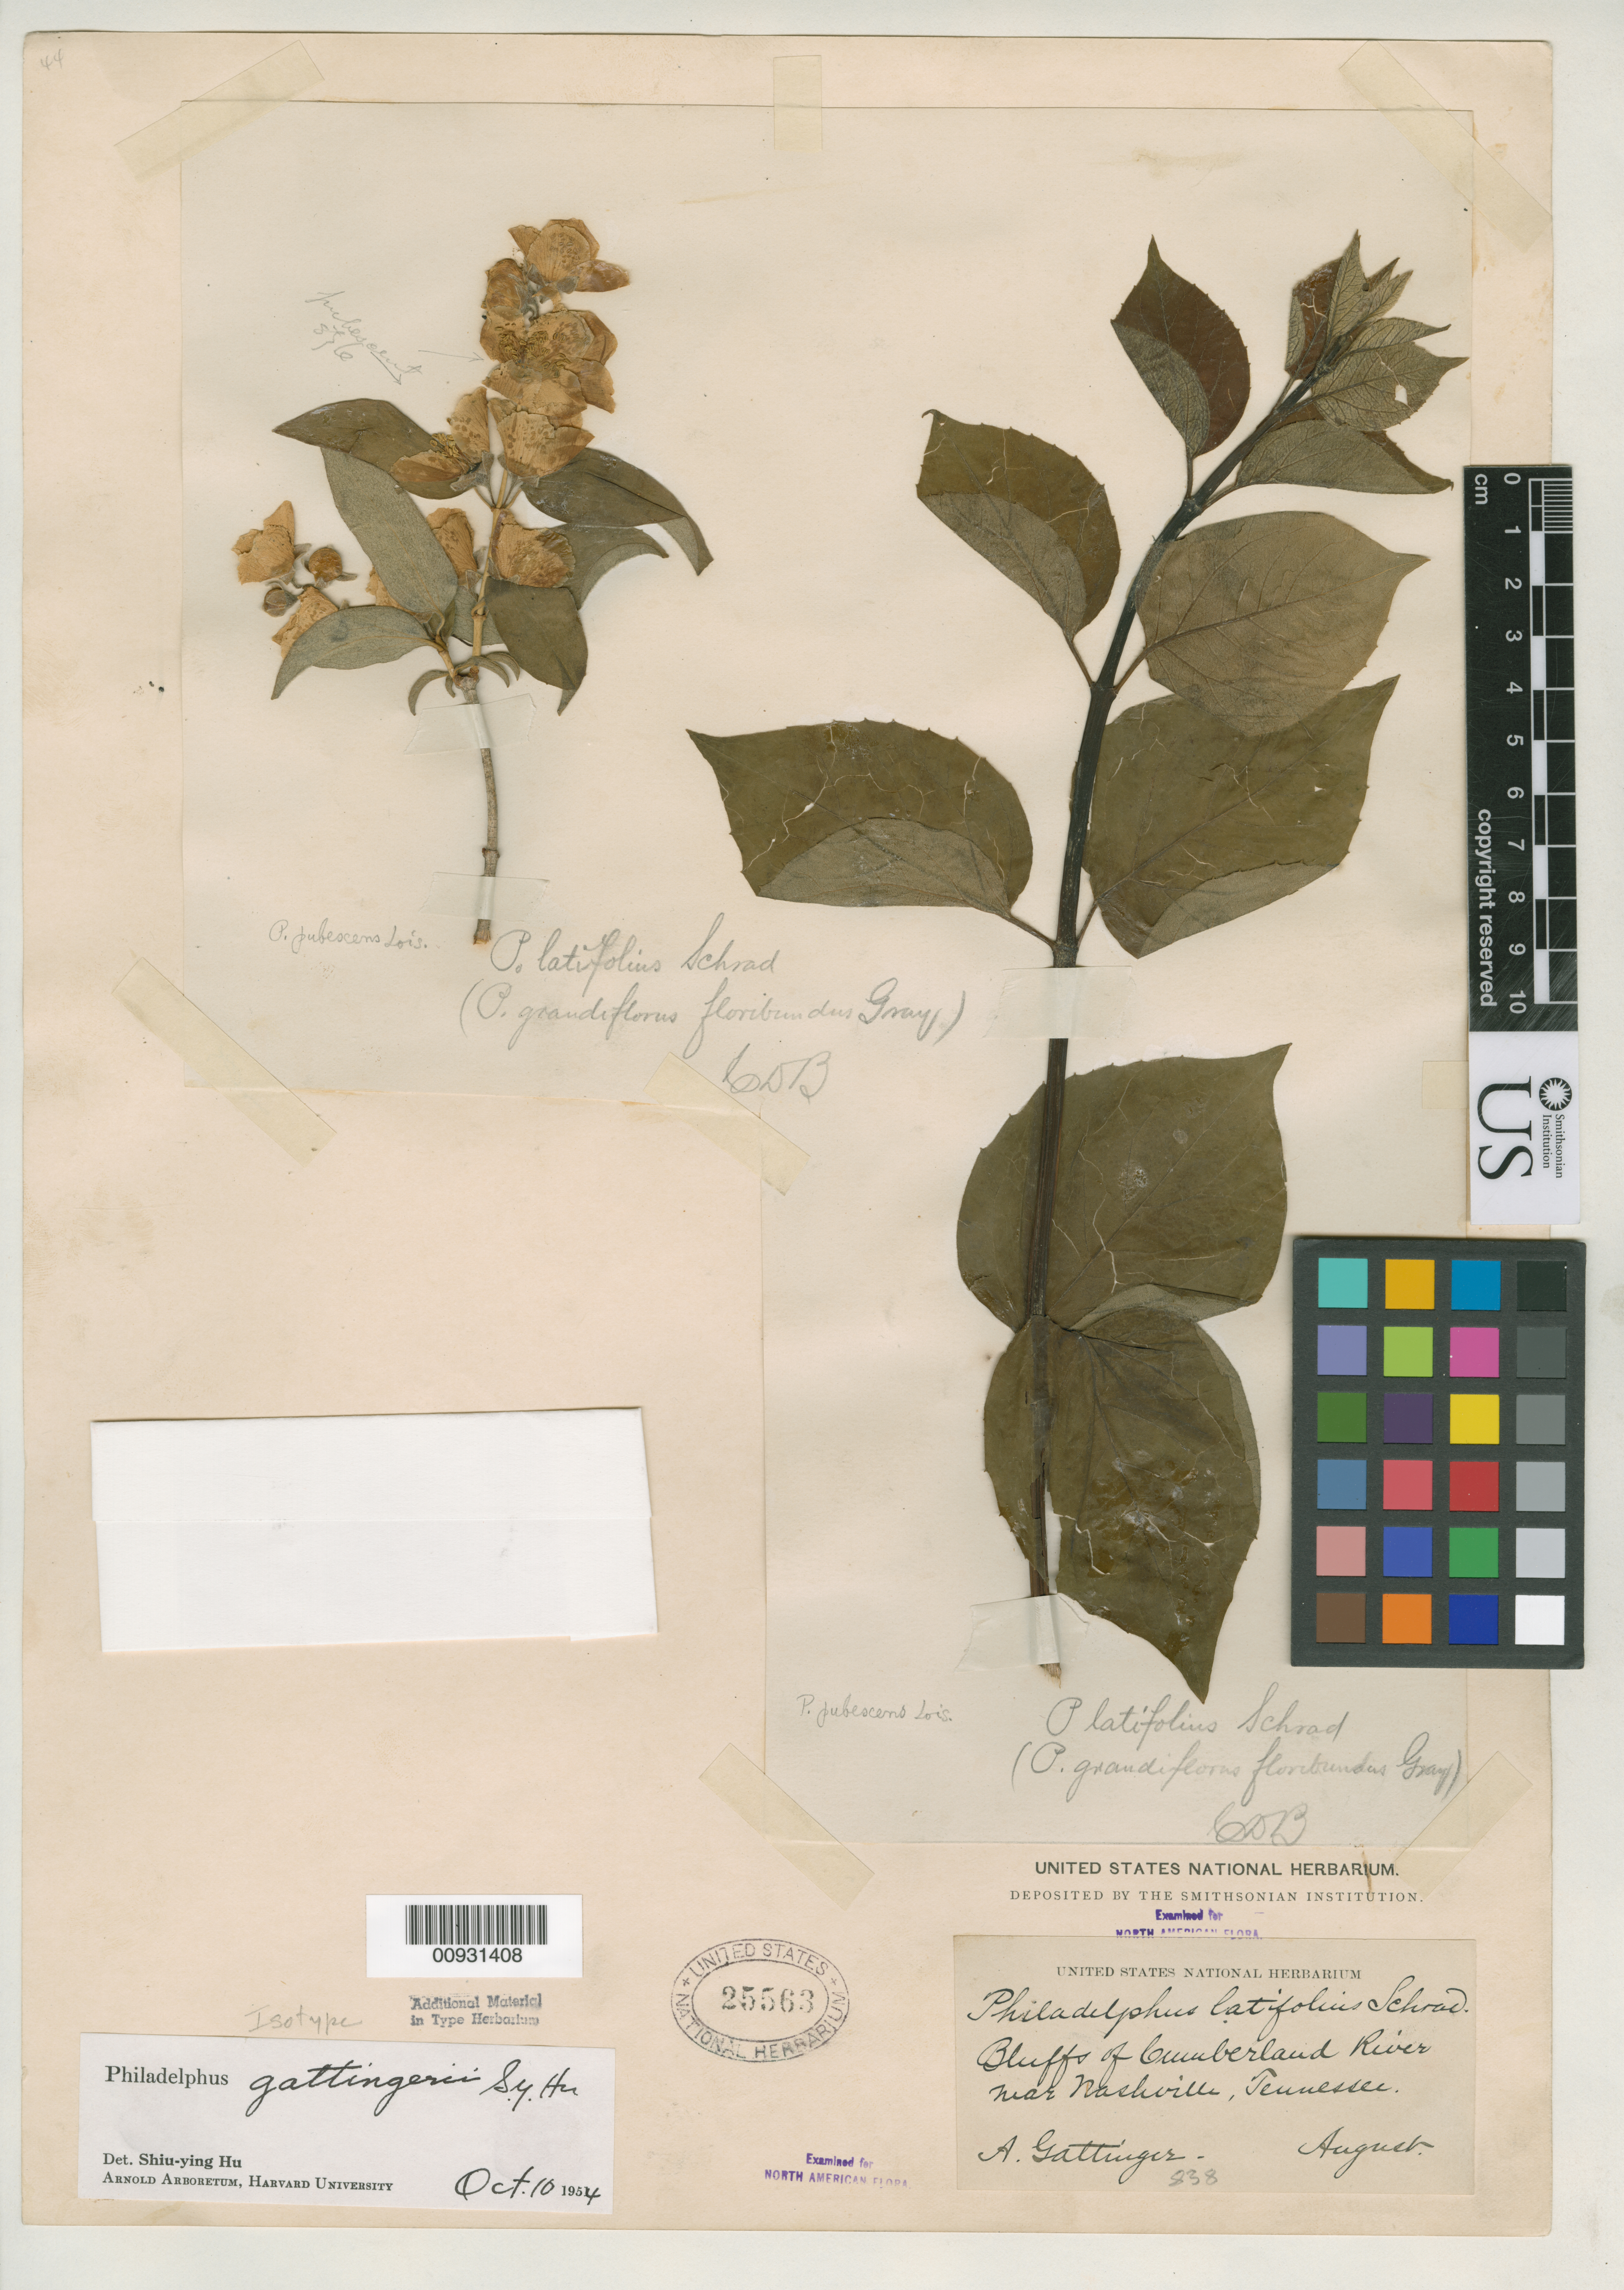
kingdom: Plantae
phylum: Tracheophyta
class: Magnoliopsida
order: Cornales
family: Hydrangeaceae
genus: Philadelphus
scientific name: Philadelphus gattingeri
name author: S.Y. Hu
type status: Paratype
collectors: A. Gattinger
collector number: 838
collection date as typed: Aug 1879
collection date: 1879-08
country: United States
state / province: Tennessee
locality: Bluffs of Cumberland River near Nashville.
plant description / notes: Cited in protologue as isotype, but this sheet is collected August 1883 (holotype is Gattinger 838, collected Jun 1879)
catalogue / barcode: US 25563